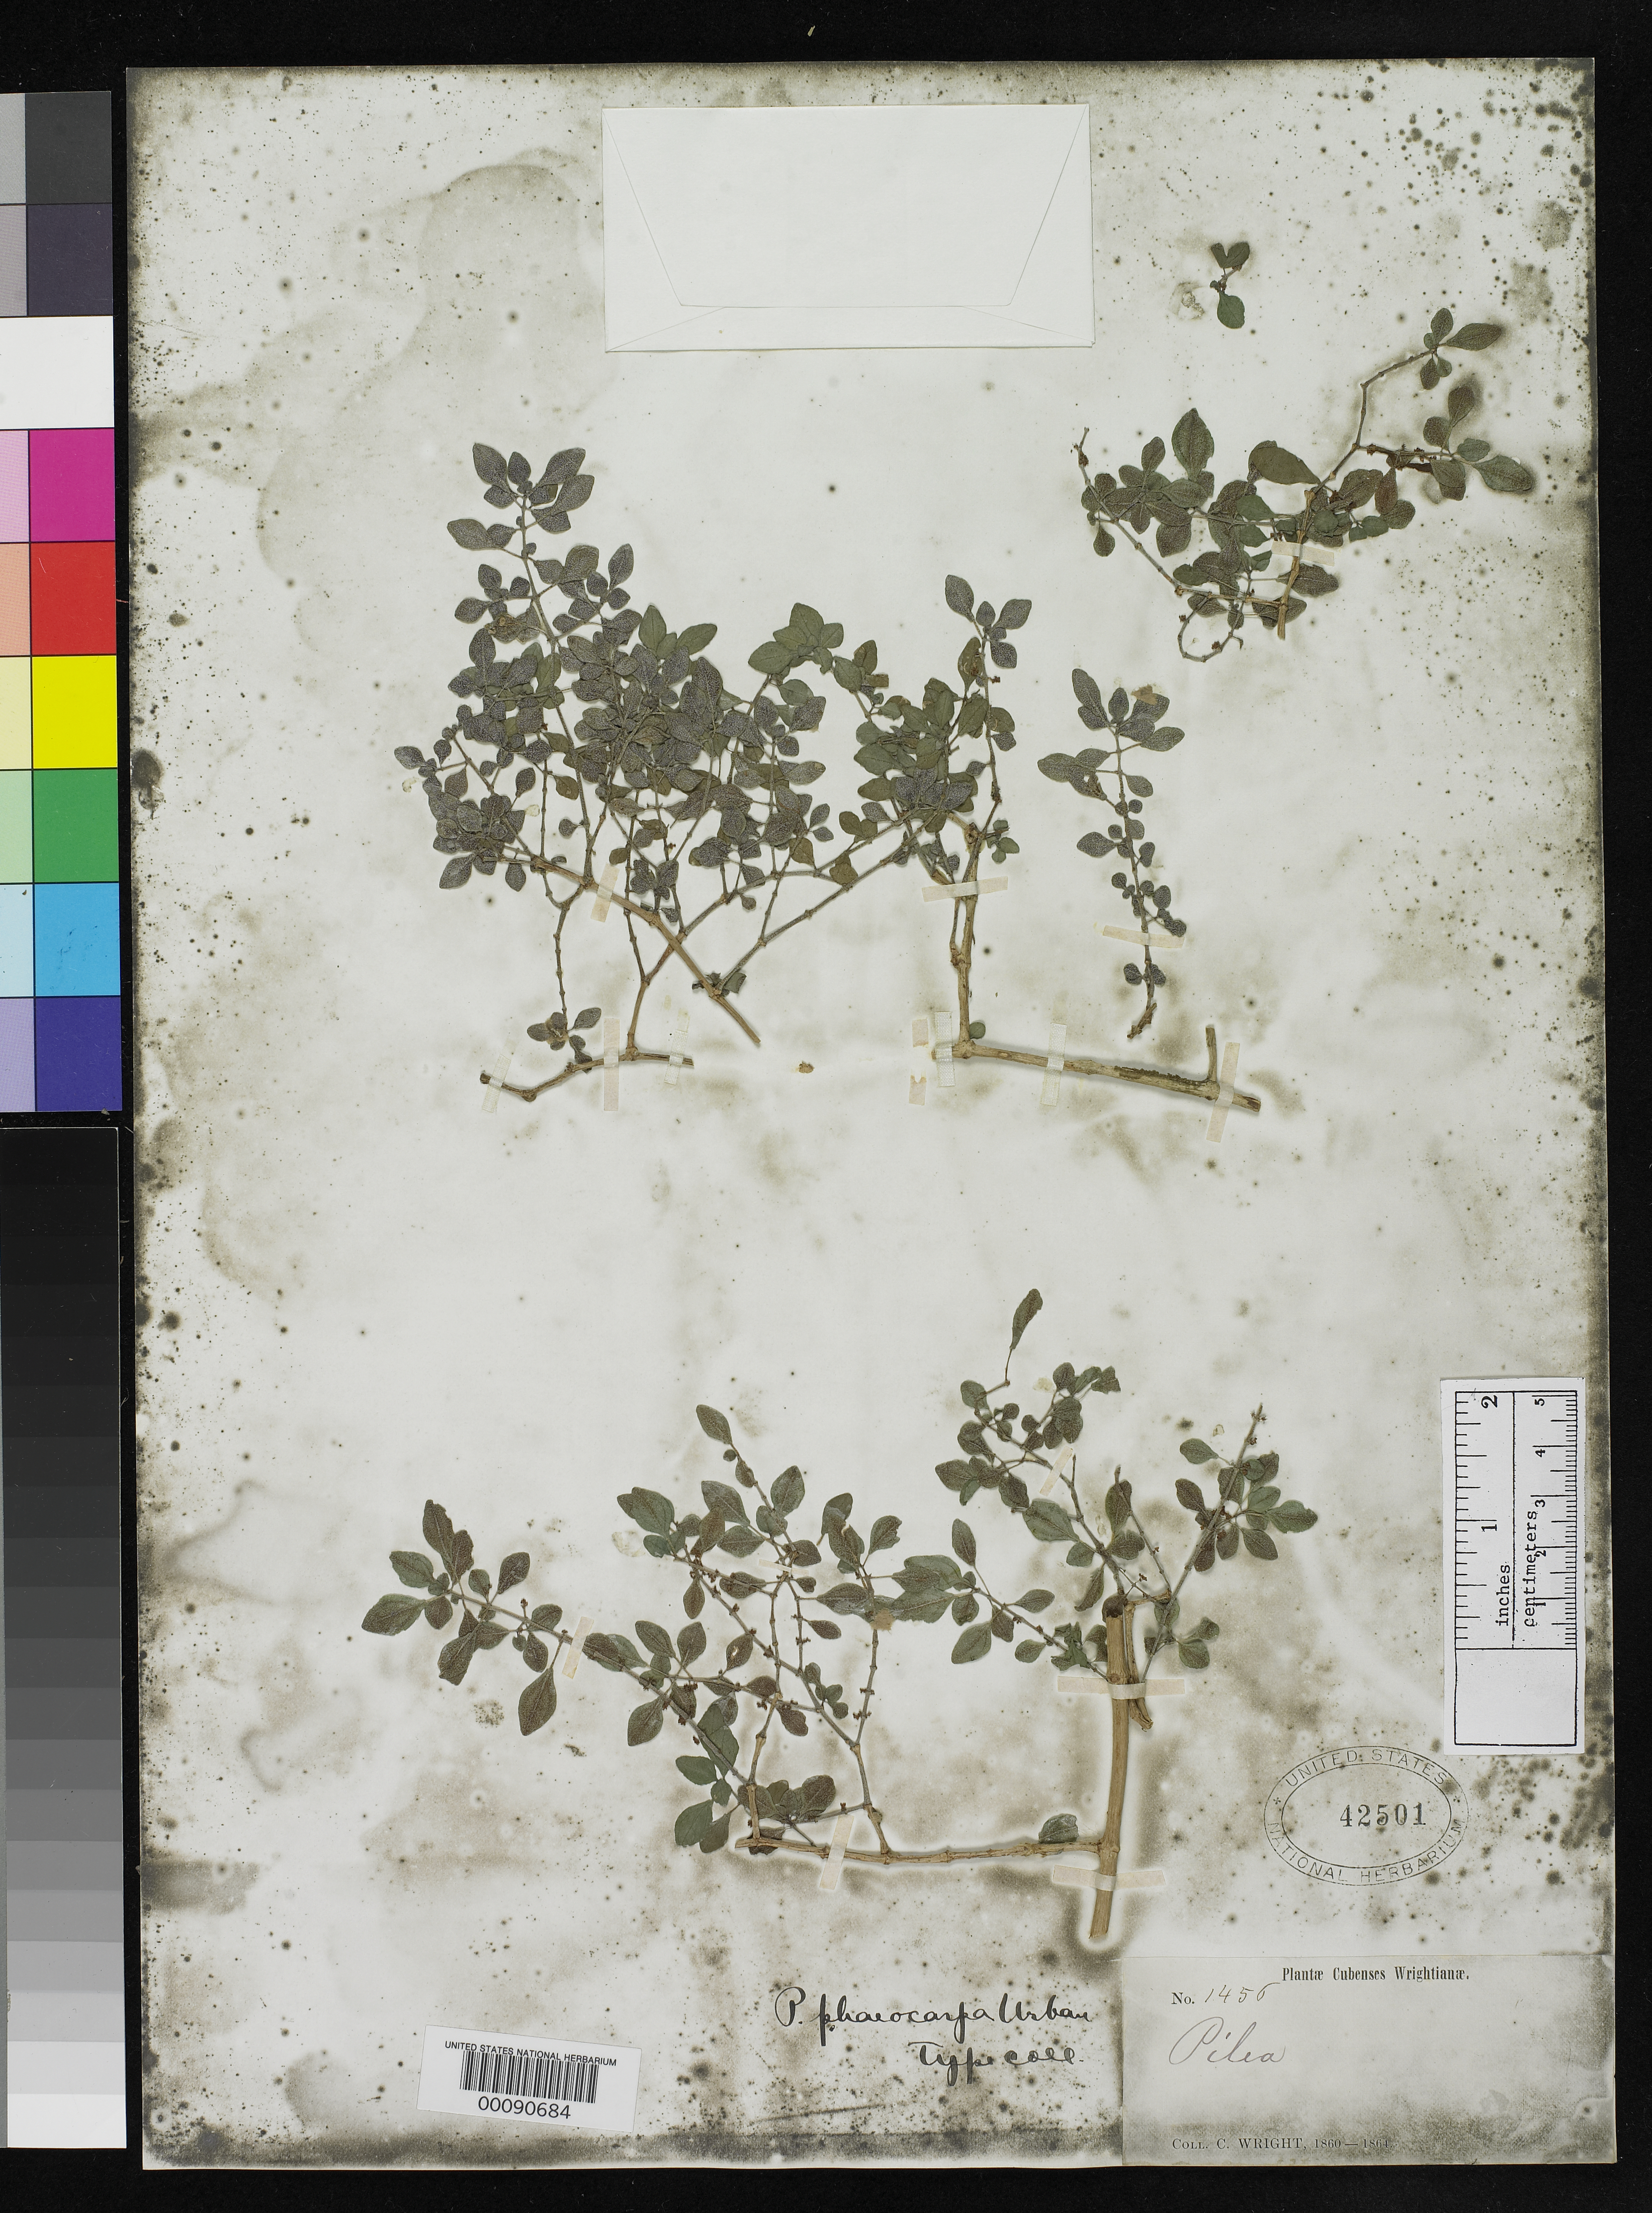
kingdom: Plantae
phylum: Tracheophyta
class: Magnoliopsida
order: Rosales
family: Urticaceae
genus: Pilea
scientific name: Pilea phaeocarpa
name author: Urb.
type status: Type Collection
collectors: C. Wright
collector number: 1456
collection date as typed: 1860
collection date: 1860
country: Cuba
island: Greater Antilles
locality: Mt. Libano.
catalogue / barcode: US 42501